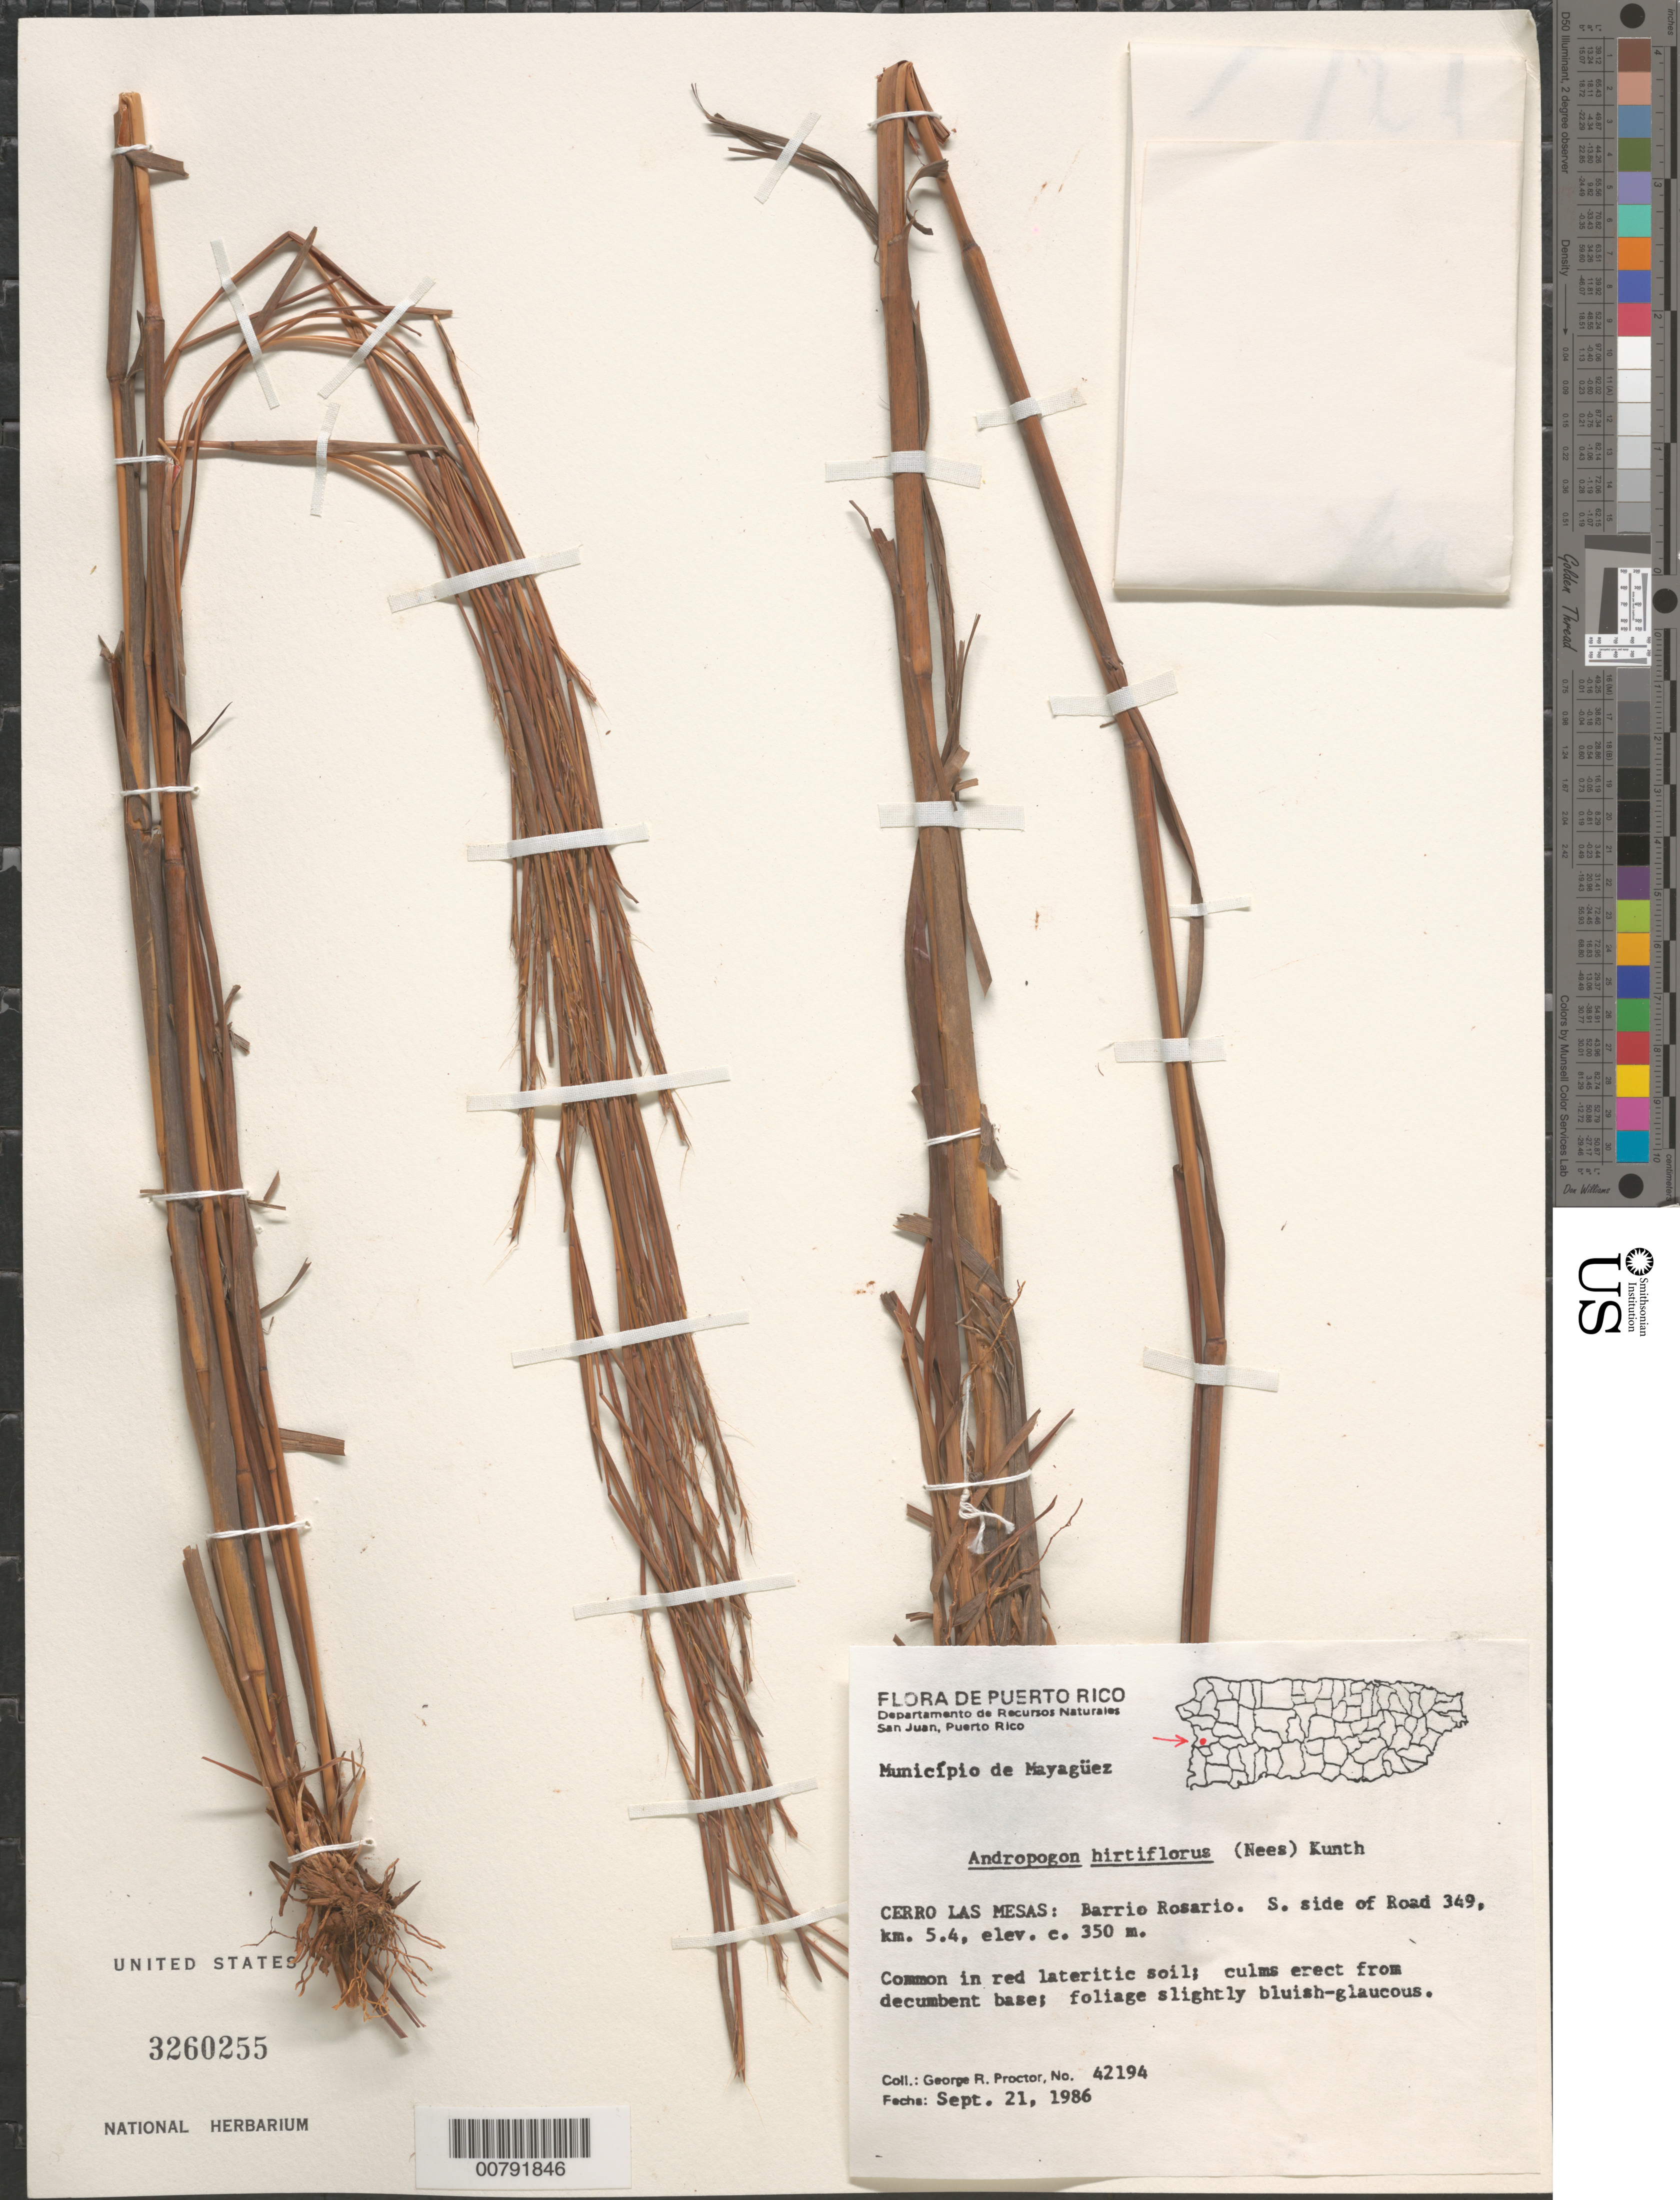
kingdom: Plantae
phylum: Tracheophyta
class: Liliopsida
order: Poales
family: Poaceae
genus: Schizachyrium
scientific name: Schizachyrium sanguineum var. sanguineum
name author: (Retz.) Alston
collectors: G. R. Proctor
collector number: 42194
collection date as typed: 21 Sep 1986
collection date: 1986-09-21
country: Puerto Rico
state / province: Mayagüez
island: Puerto Rico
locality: Mun. Mayaguez, Cerro Las Mesas, Barrio Rosario, Road 349, km 5.4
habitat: In red lateritic soil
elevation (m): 350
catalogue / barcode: US 3260255